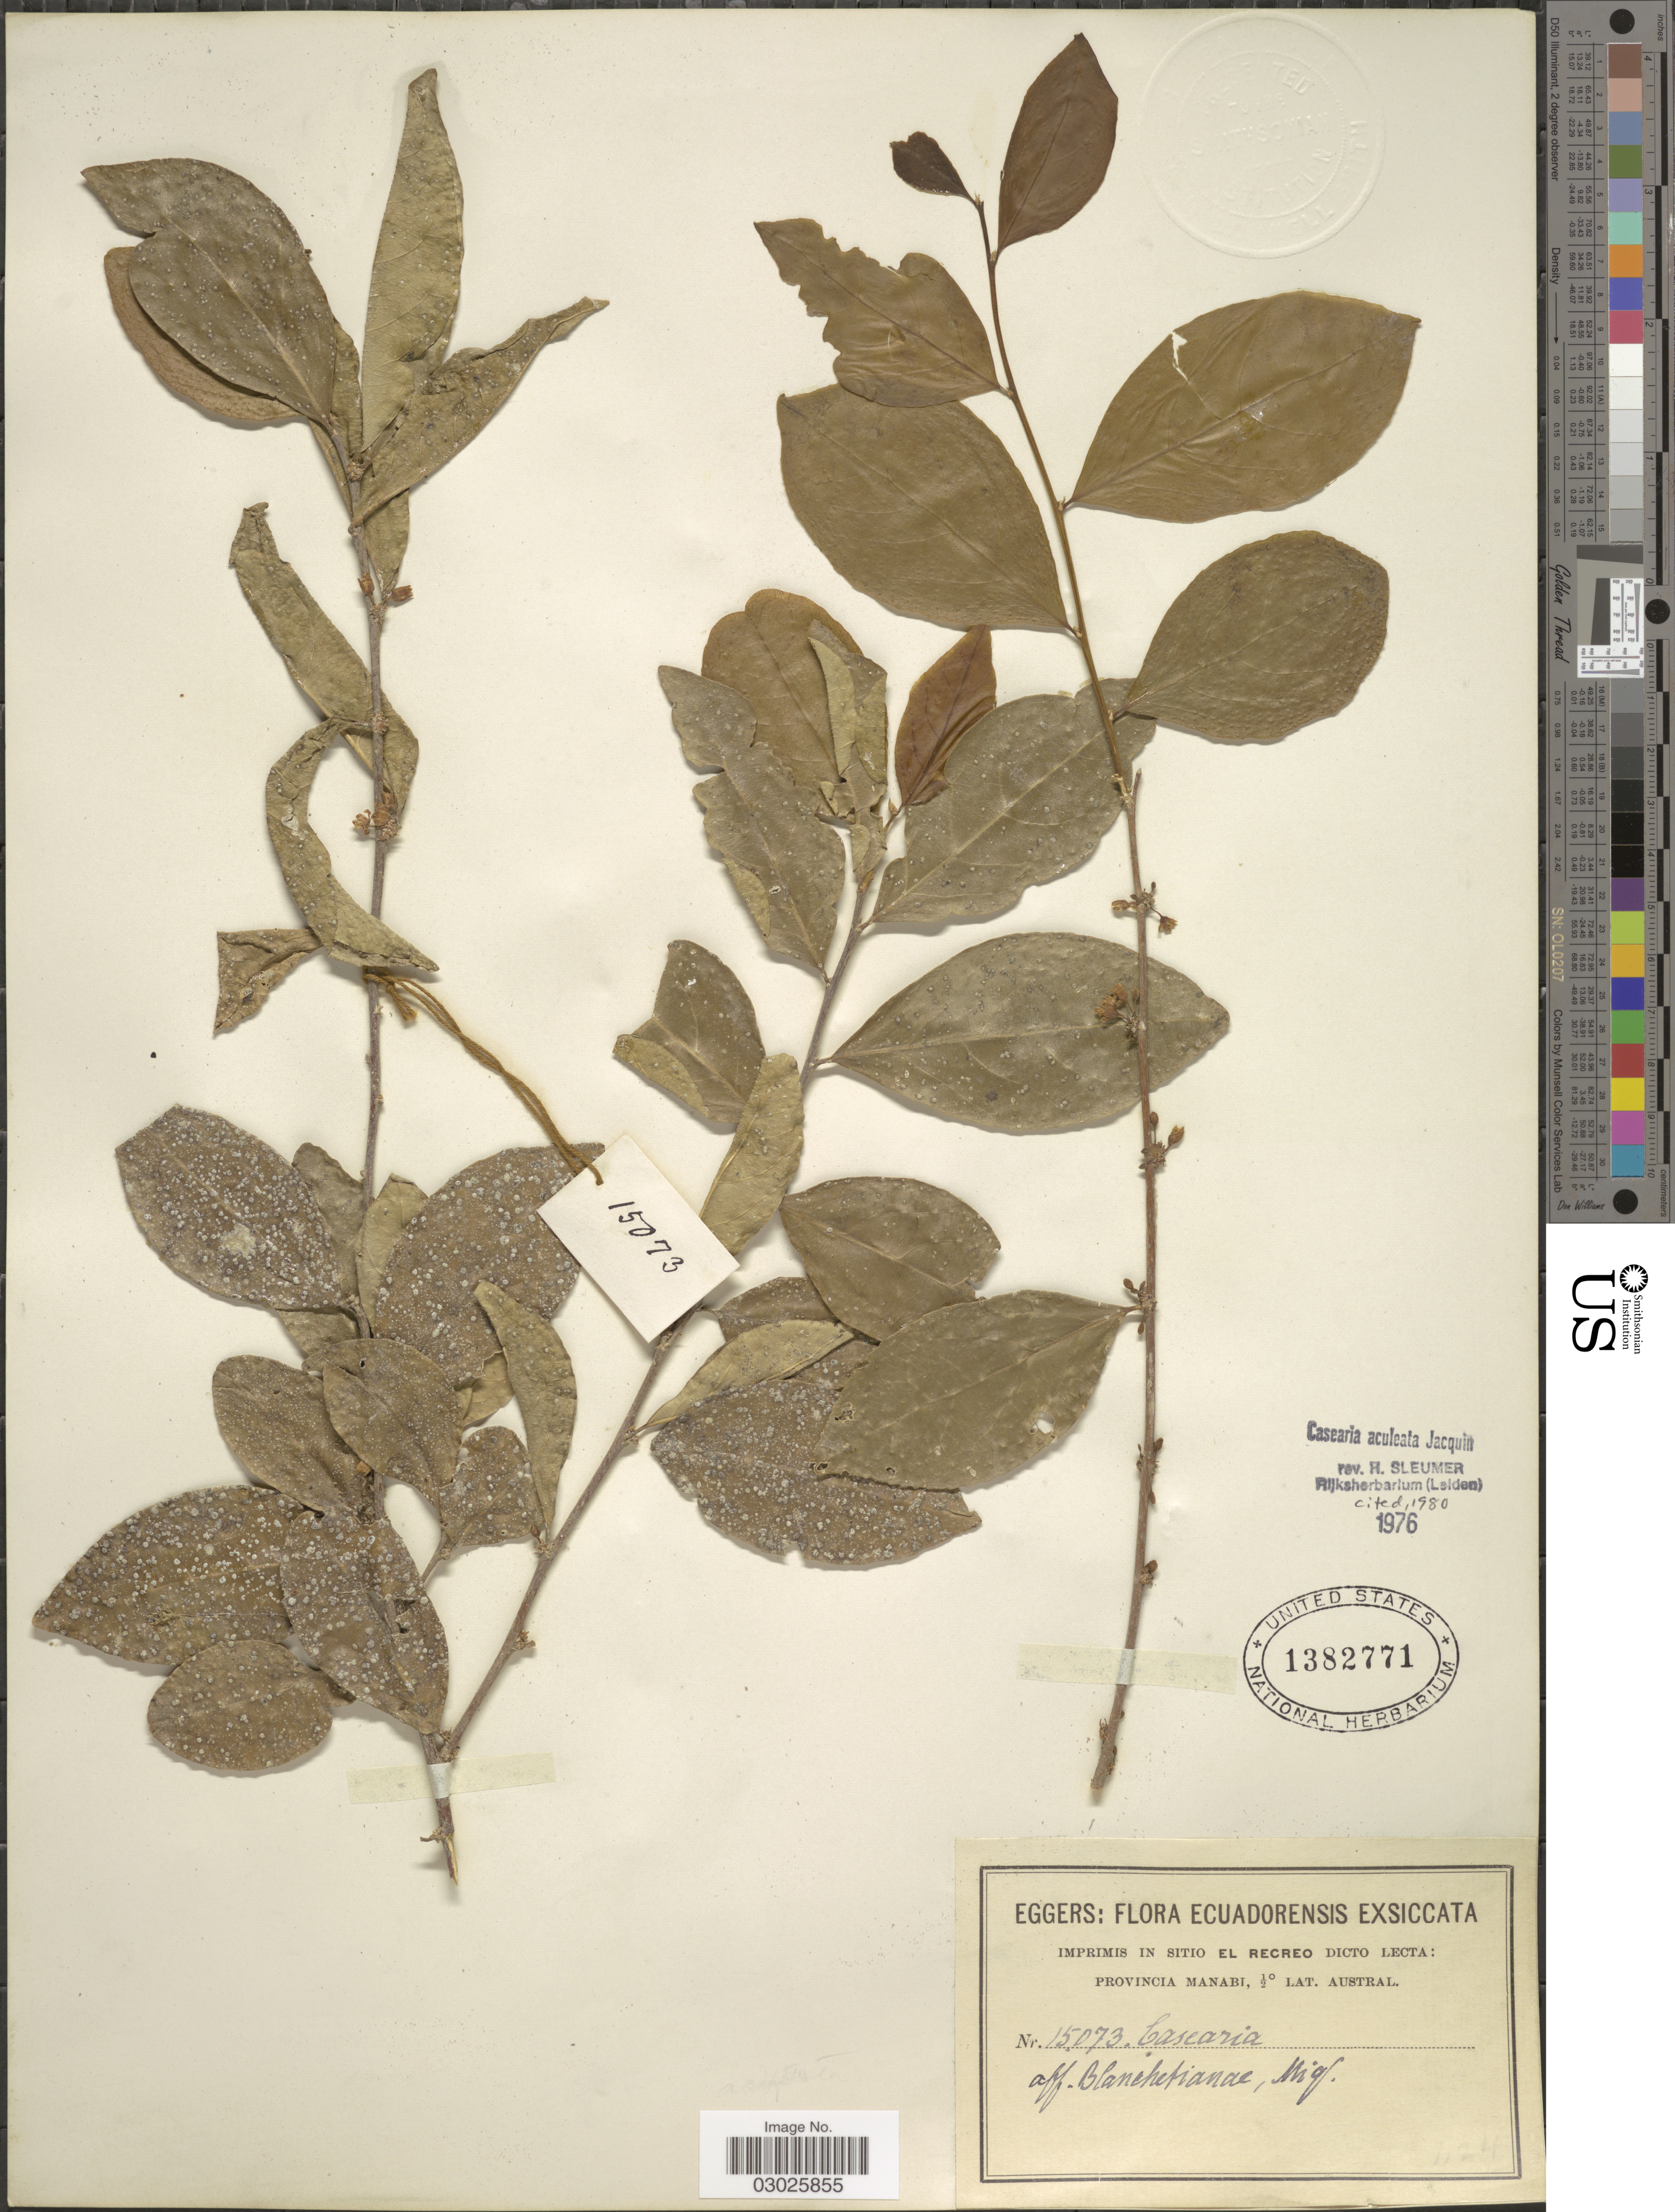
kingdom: Plantae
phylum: Tracheophyta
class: Magnoliopsida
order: Malpighiales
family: Salicaceae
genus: Casearia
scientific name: Casearia aculeata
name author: Jacq.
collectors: -. Eggers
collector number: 15073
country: Ecuador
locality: Imprimis in sitio El Recreo dicto lecta: Provincia Manabi.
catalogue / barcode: US 1382771